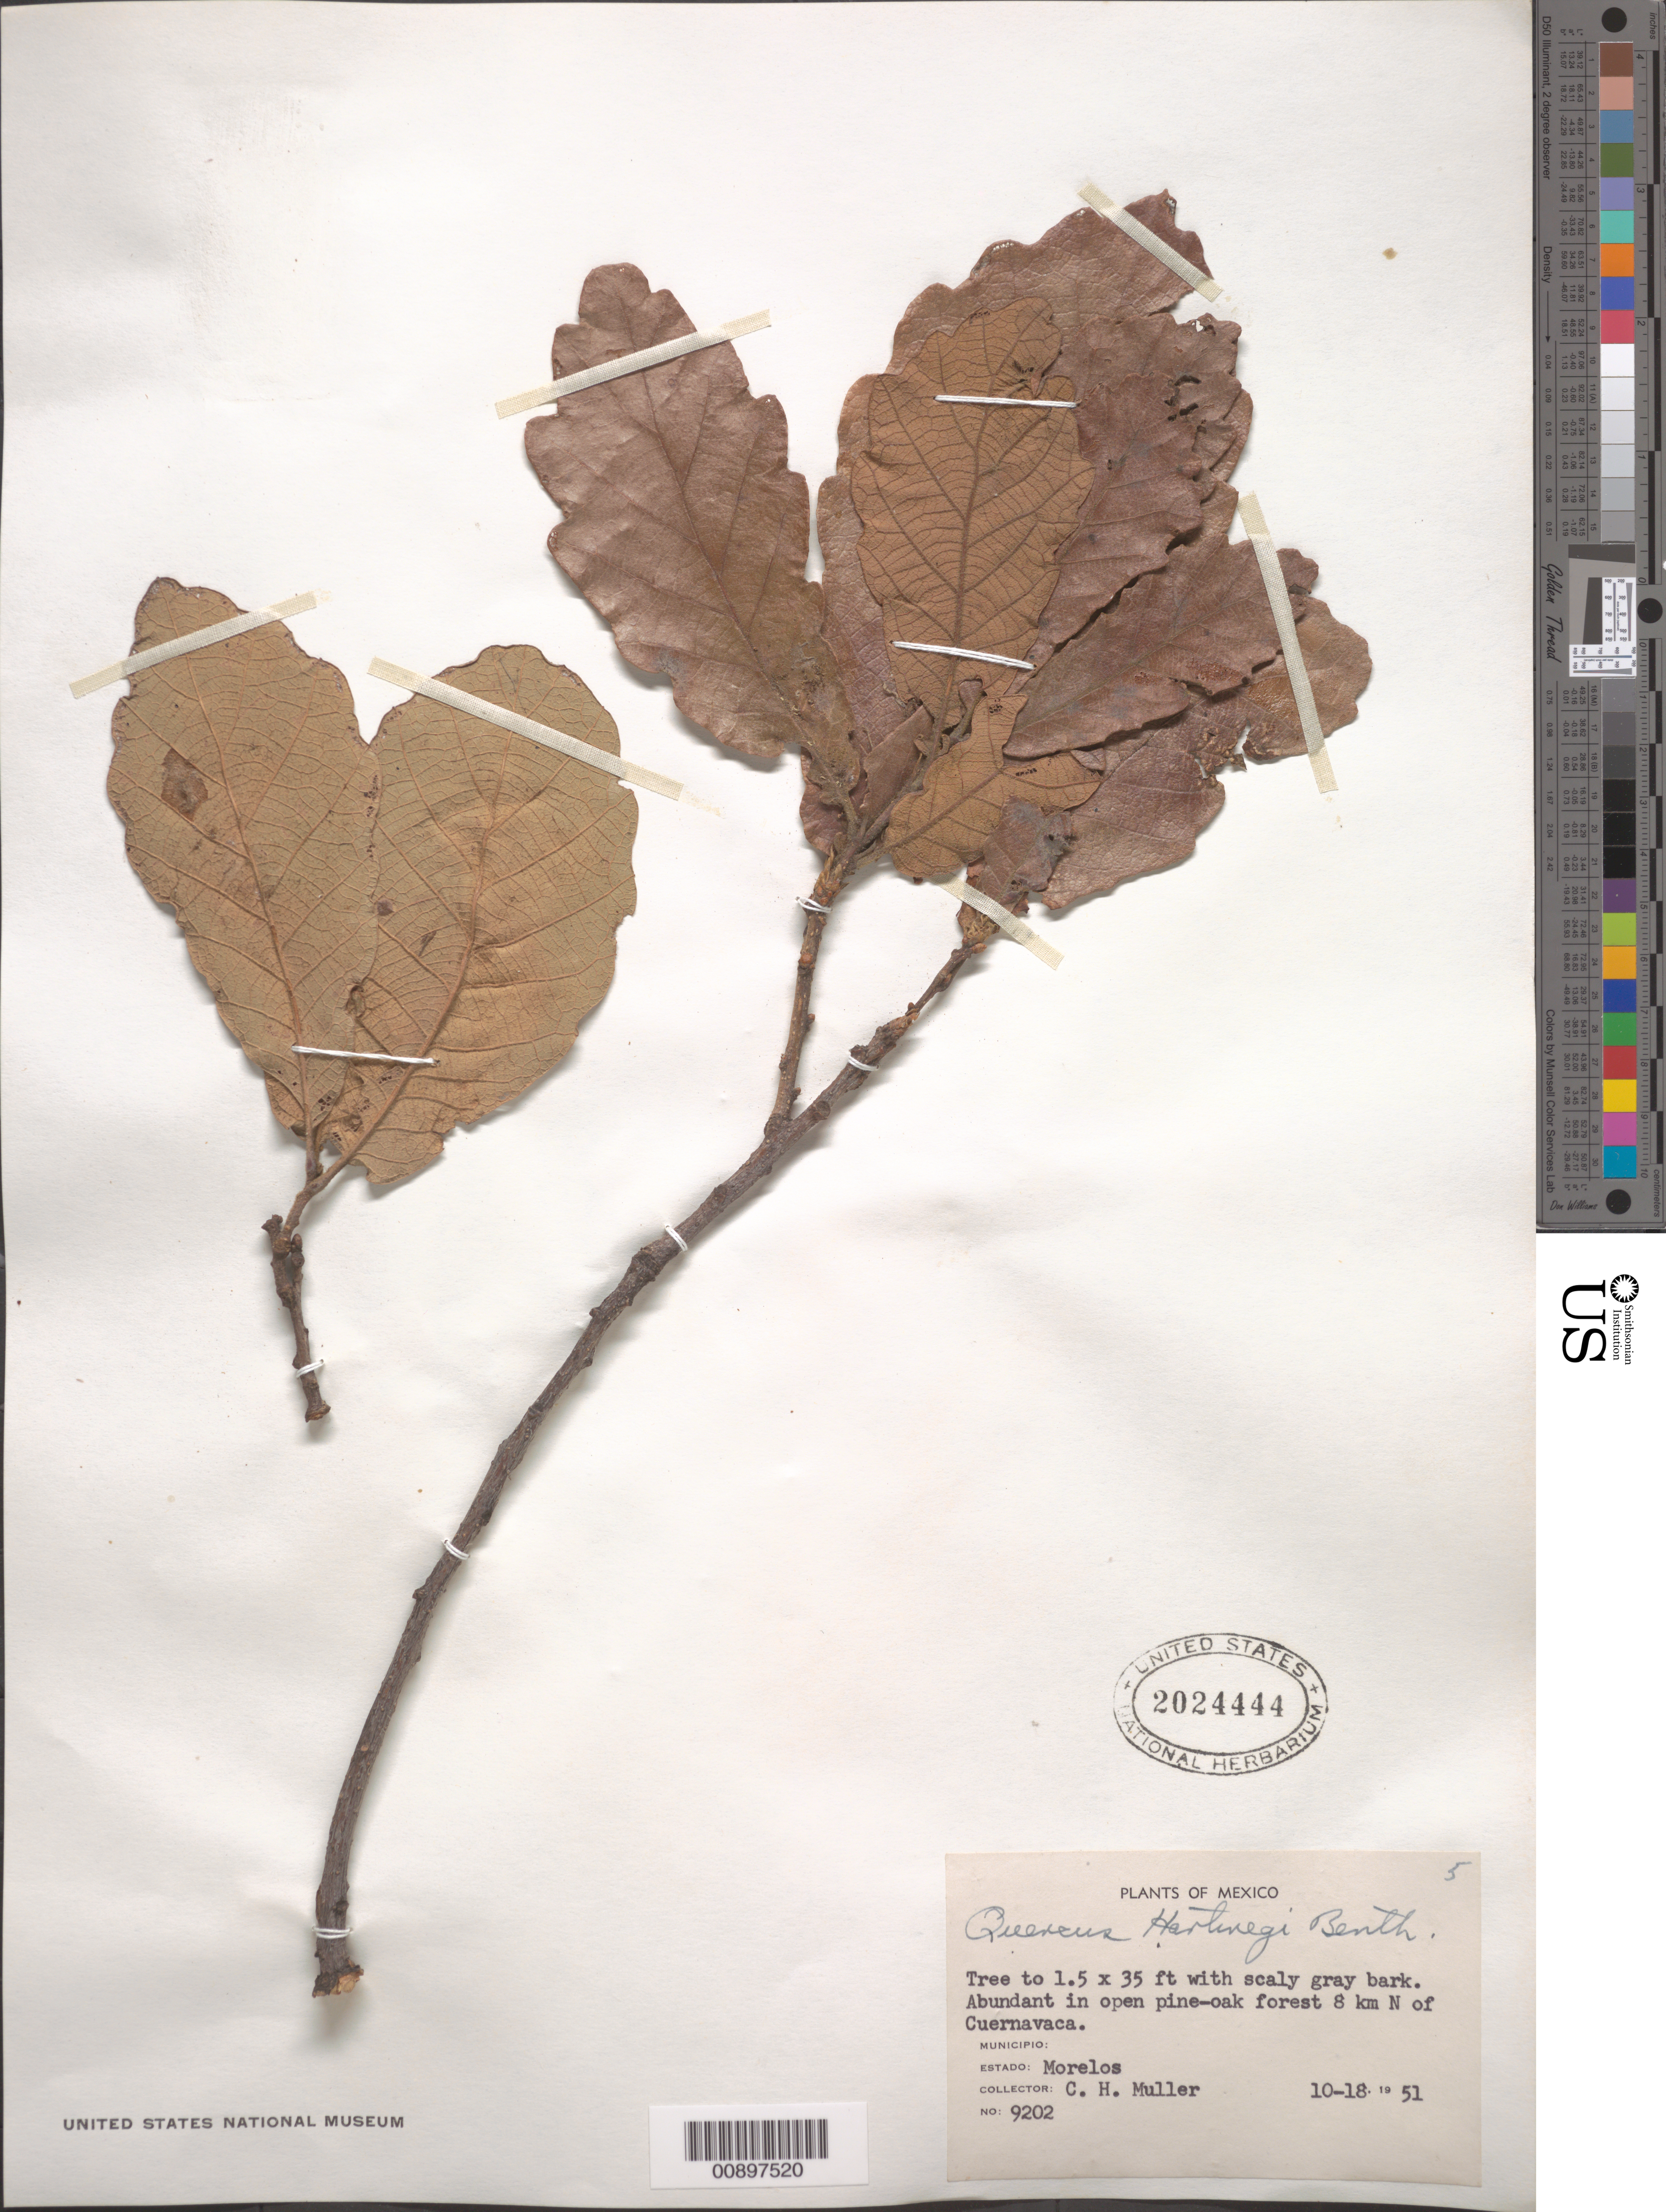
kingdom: Plantae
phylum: Tracheophyta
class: Magnoliopsida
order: Fagales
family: Fagaceae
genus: Quercus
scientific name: Quercus hartwegii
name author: Benth.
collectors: C. H. Muller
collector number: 9202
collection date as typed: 18 Oct 1951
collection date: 1951-10-18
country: Mexico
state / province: Morelos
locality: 8 km N of Cuernavaca, Morelos.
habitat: Abundant in open pine-oak forest.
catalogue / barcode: US 2024444